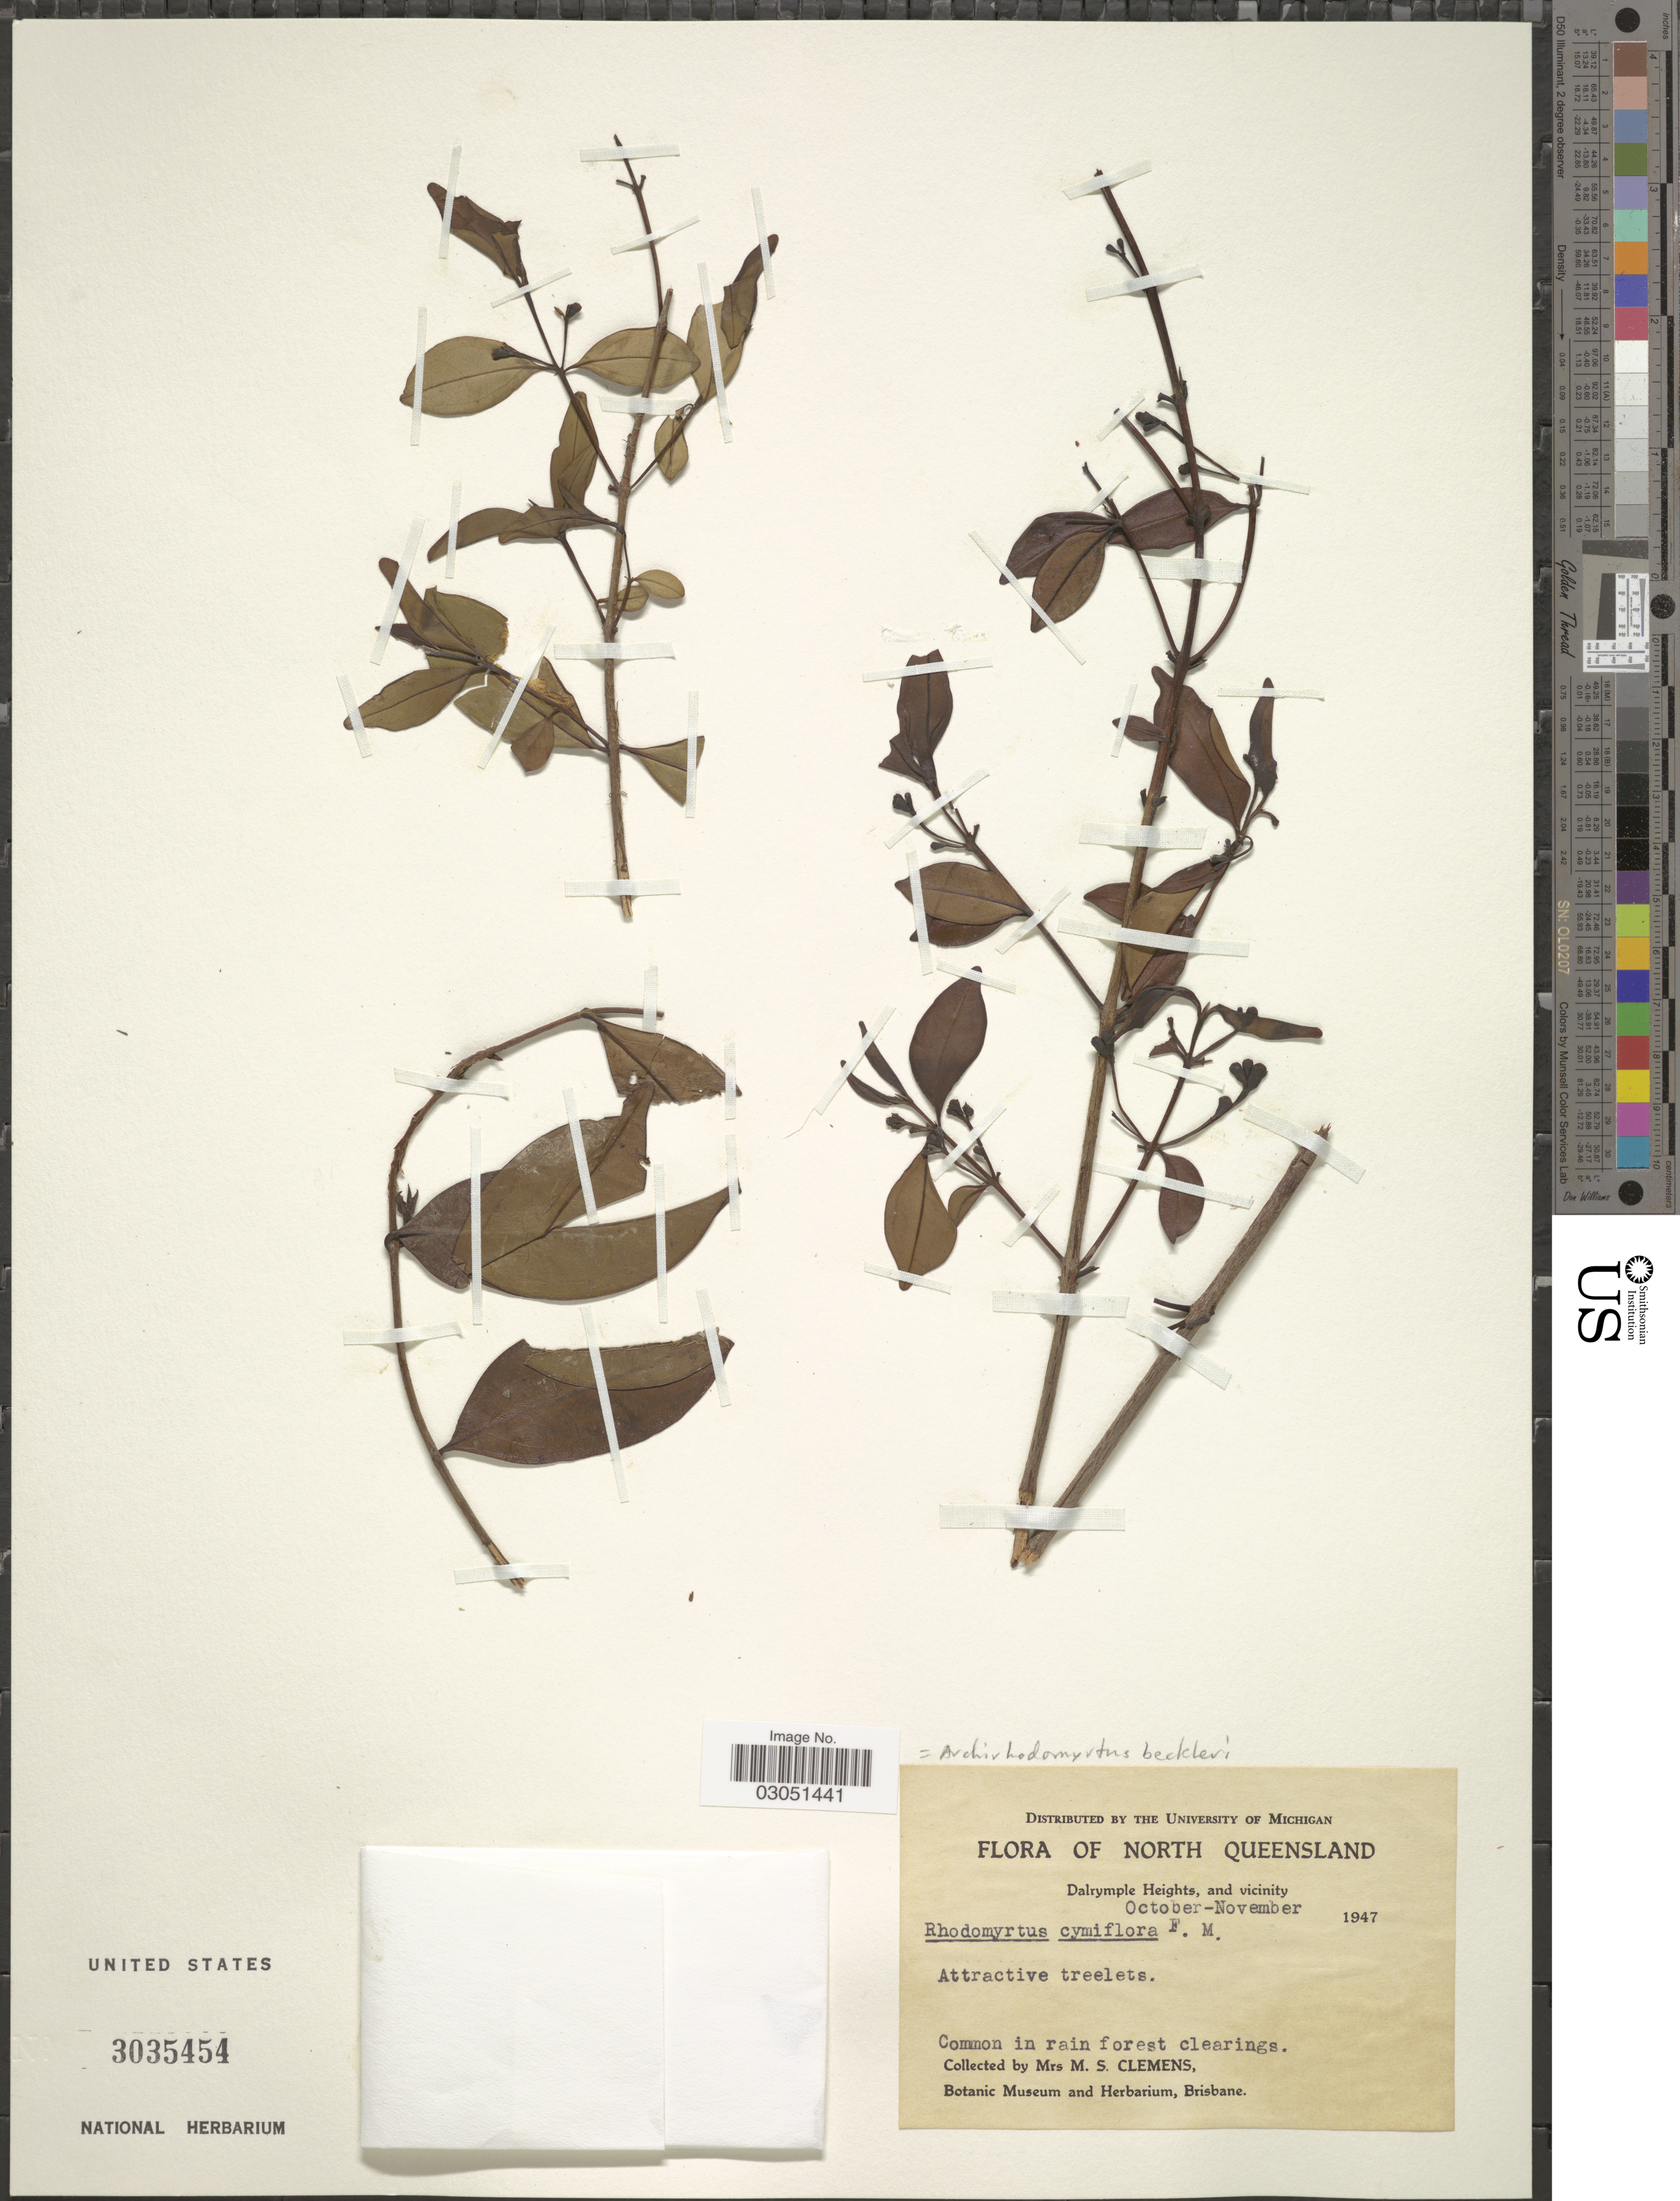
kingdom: Plantae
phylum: Tracheophyta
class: Magnoliopsida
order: Myrtales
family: Myrtaceae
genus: Archirhodomyrtus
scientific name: Archirhodomyrtus beckleri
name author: (F. Muell.) A.J. Scott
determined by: Guymer, G. P.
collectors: M. S. Clemens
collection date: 1947-10/1947-11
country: Australia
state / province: Queensland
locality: North Queensland, Dalrymple Heights, and vicinity.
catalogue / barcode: US 3035454